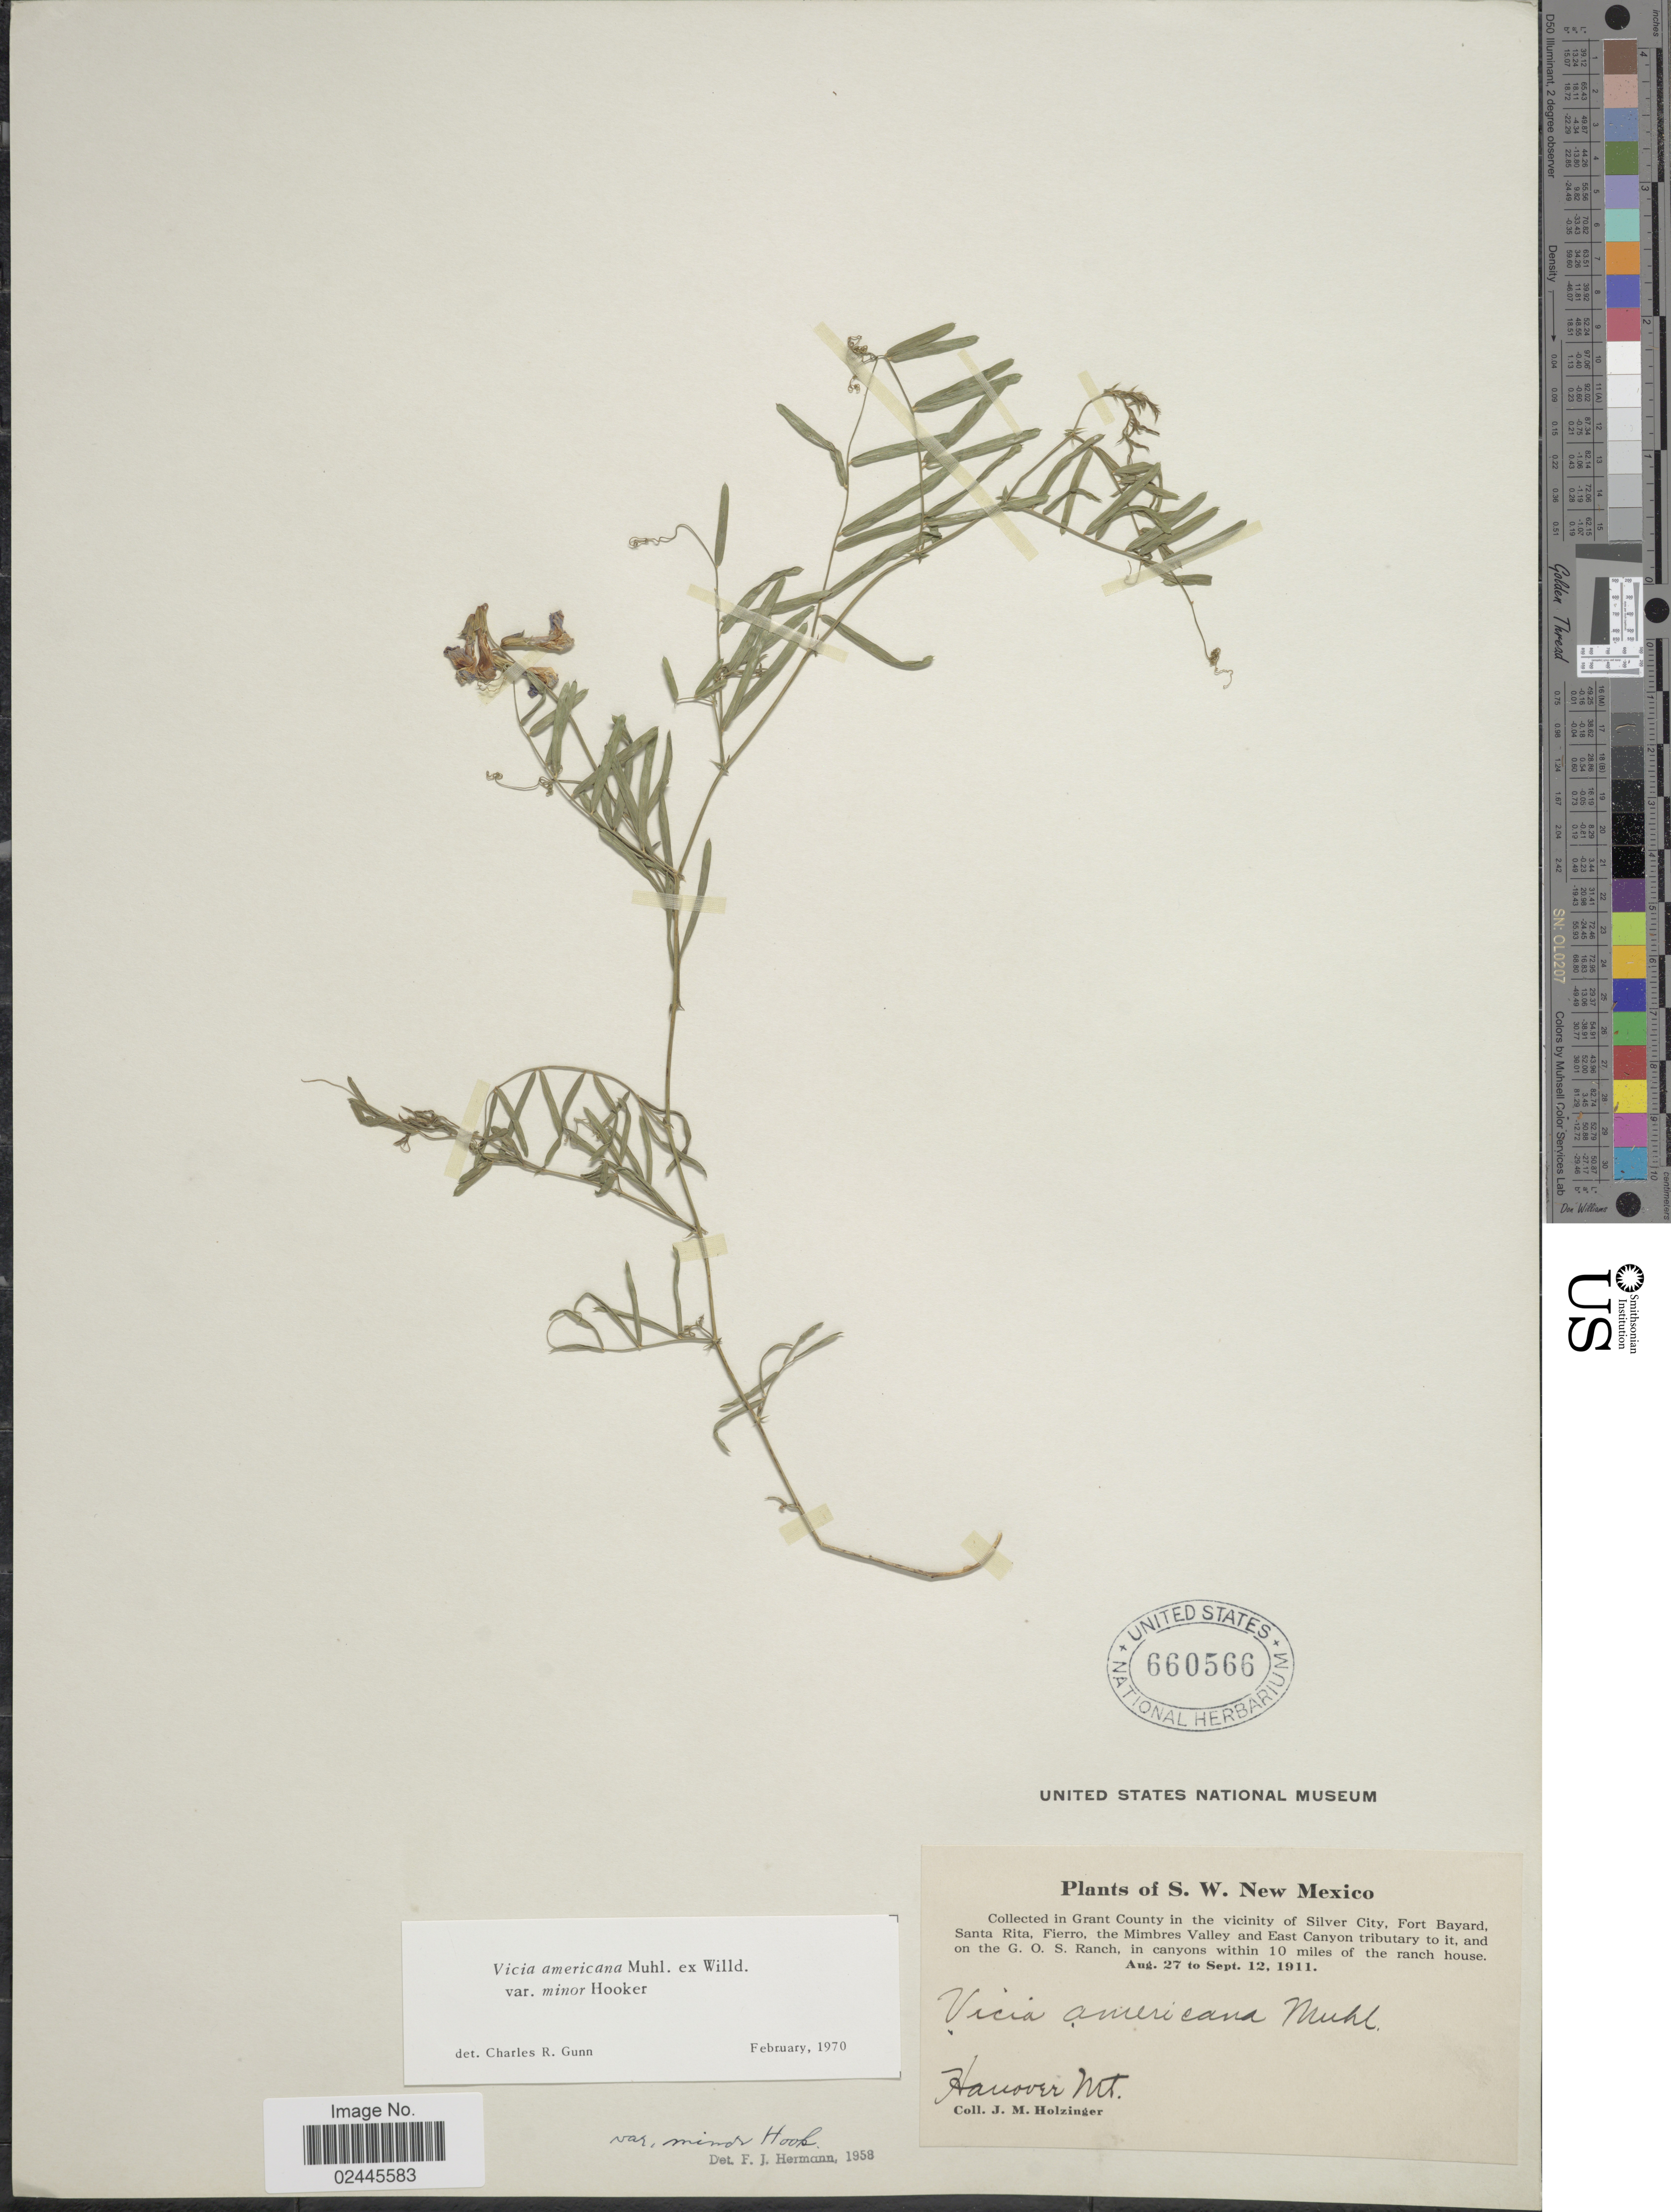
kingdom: Plantae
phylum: Tracheophyta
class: Magnoliopsida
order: Fabales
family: Fabaceae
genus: Vicia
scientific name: Vicia americana var. minor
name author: Hook.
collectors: J. M. Holzinger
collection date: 1911-08-27/1911-09-12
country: United States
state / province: New Mexico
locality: S.W. New Mexico, in Grant County in the vicinity of Silver City, Fort Bayard, Santa Rita, Fierro, the Mimbres Valley and East Canyon tributary to it, and on the G.O.S. Ranch, in canyons within 10 miles of the ranch house, Hanover Mt.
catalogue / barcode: US 660566